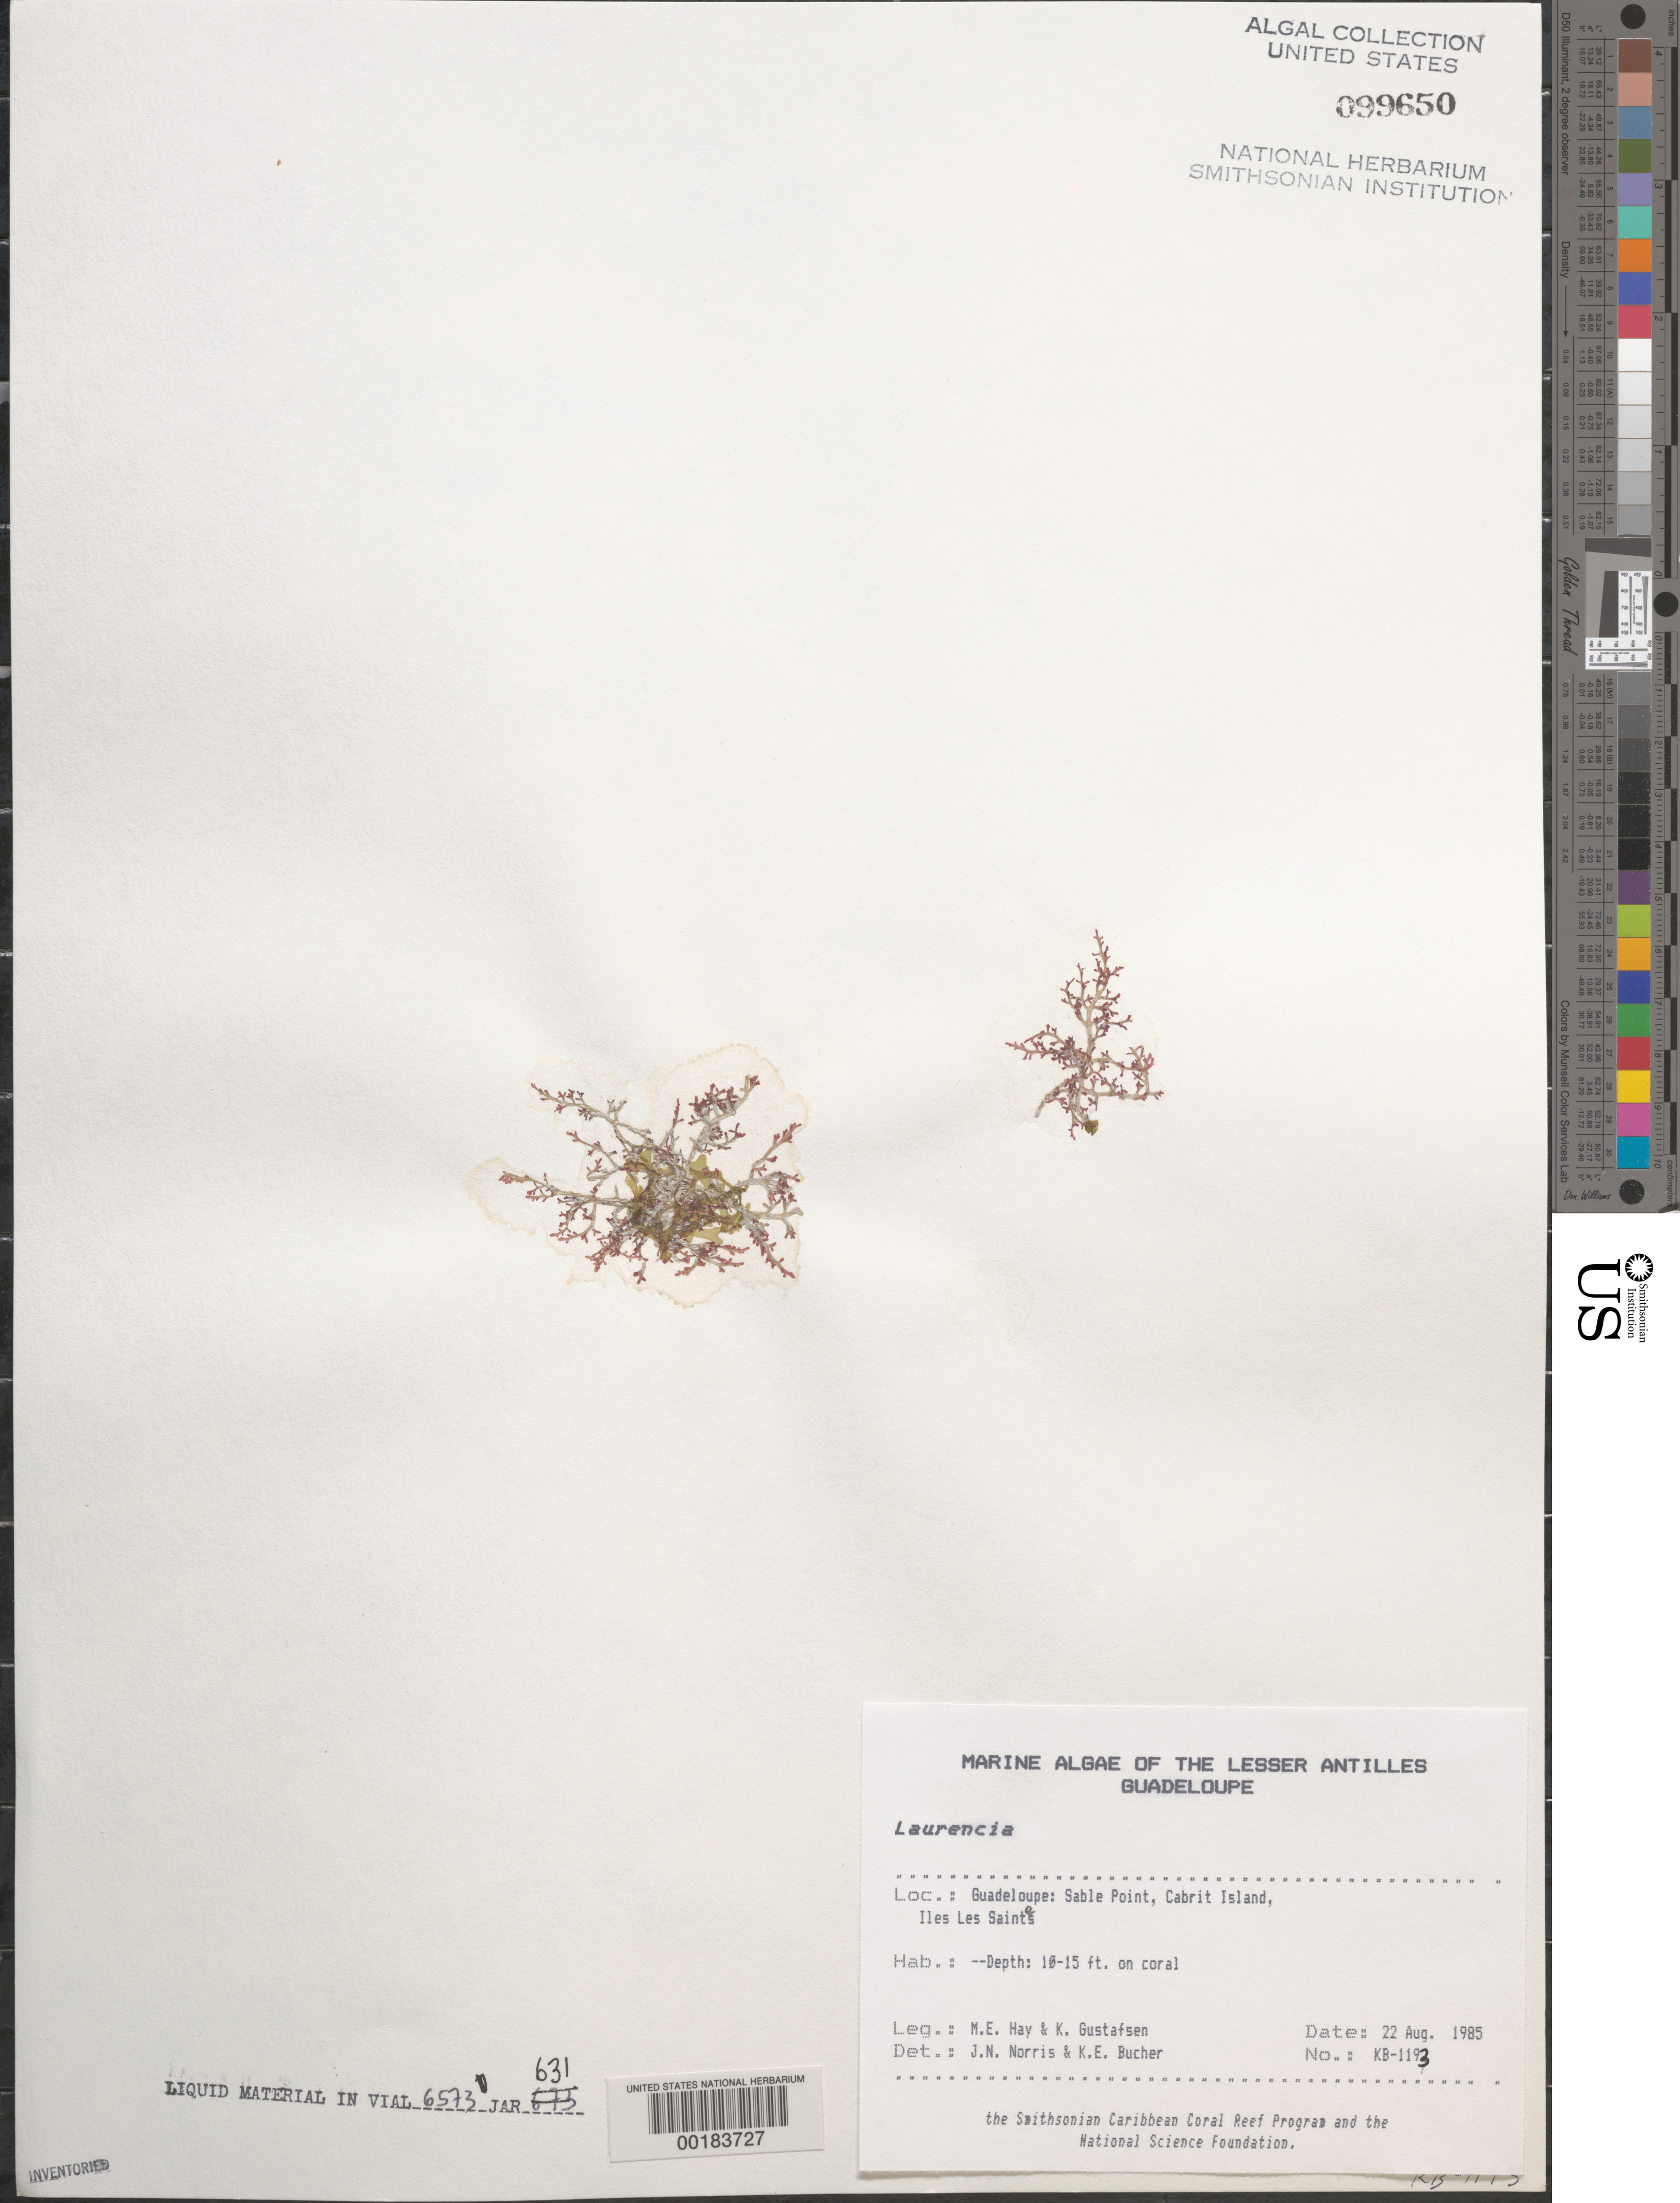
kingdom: Plantae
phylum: Rhodophyta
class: Florideophyceae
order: Ceramiales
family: Rhodomelaceae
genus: Laurencia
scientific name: Laurencia sp.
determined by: Norris, J. N.; Bucher, K. E.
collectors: M. E. Hay & K. Gustafson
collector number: KB-1193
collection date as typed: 22 Aug 1985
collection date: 1985-08-22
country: Guadeloupe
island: Cabrit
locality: Sable Point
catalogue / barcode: US 99650